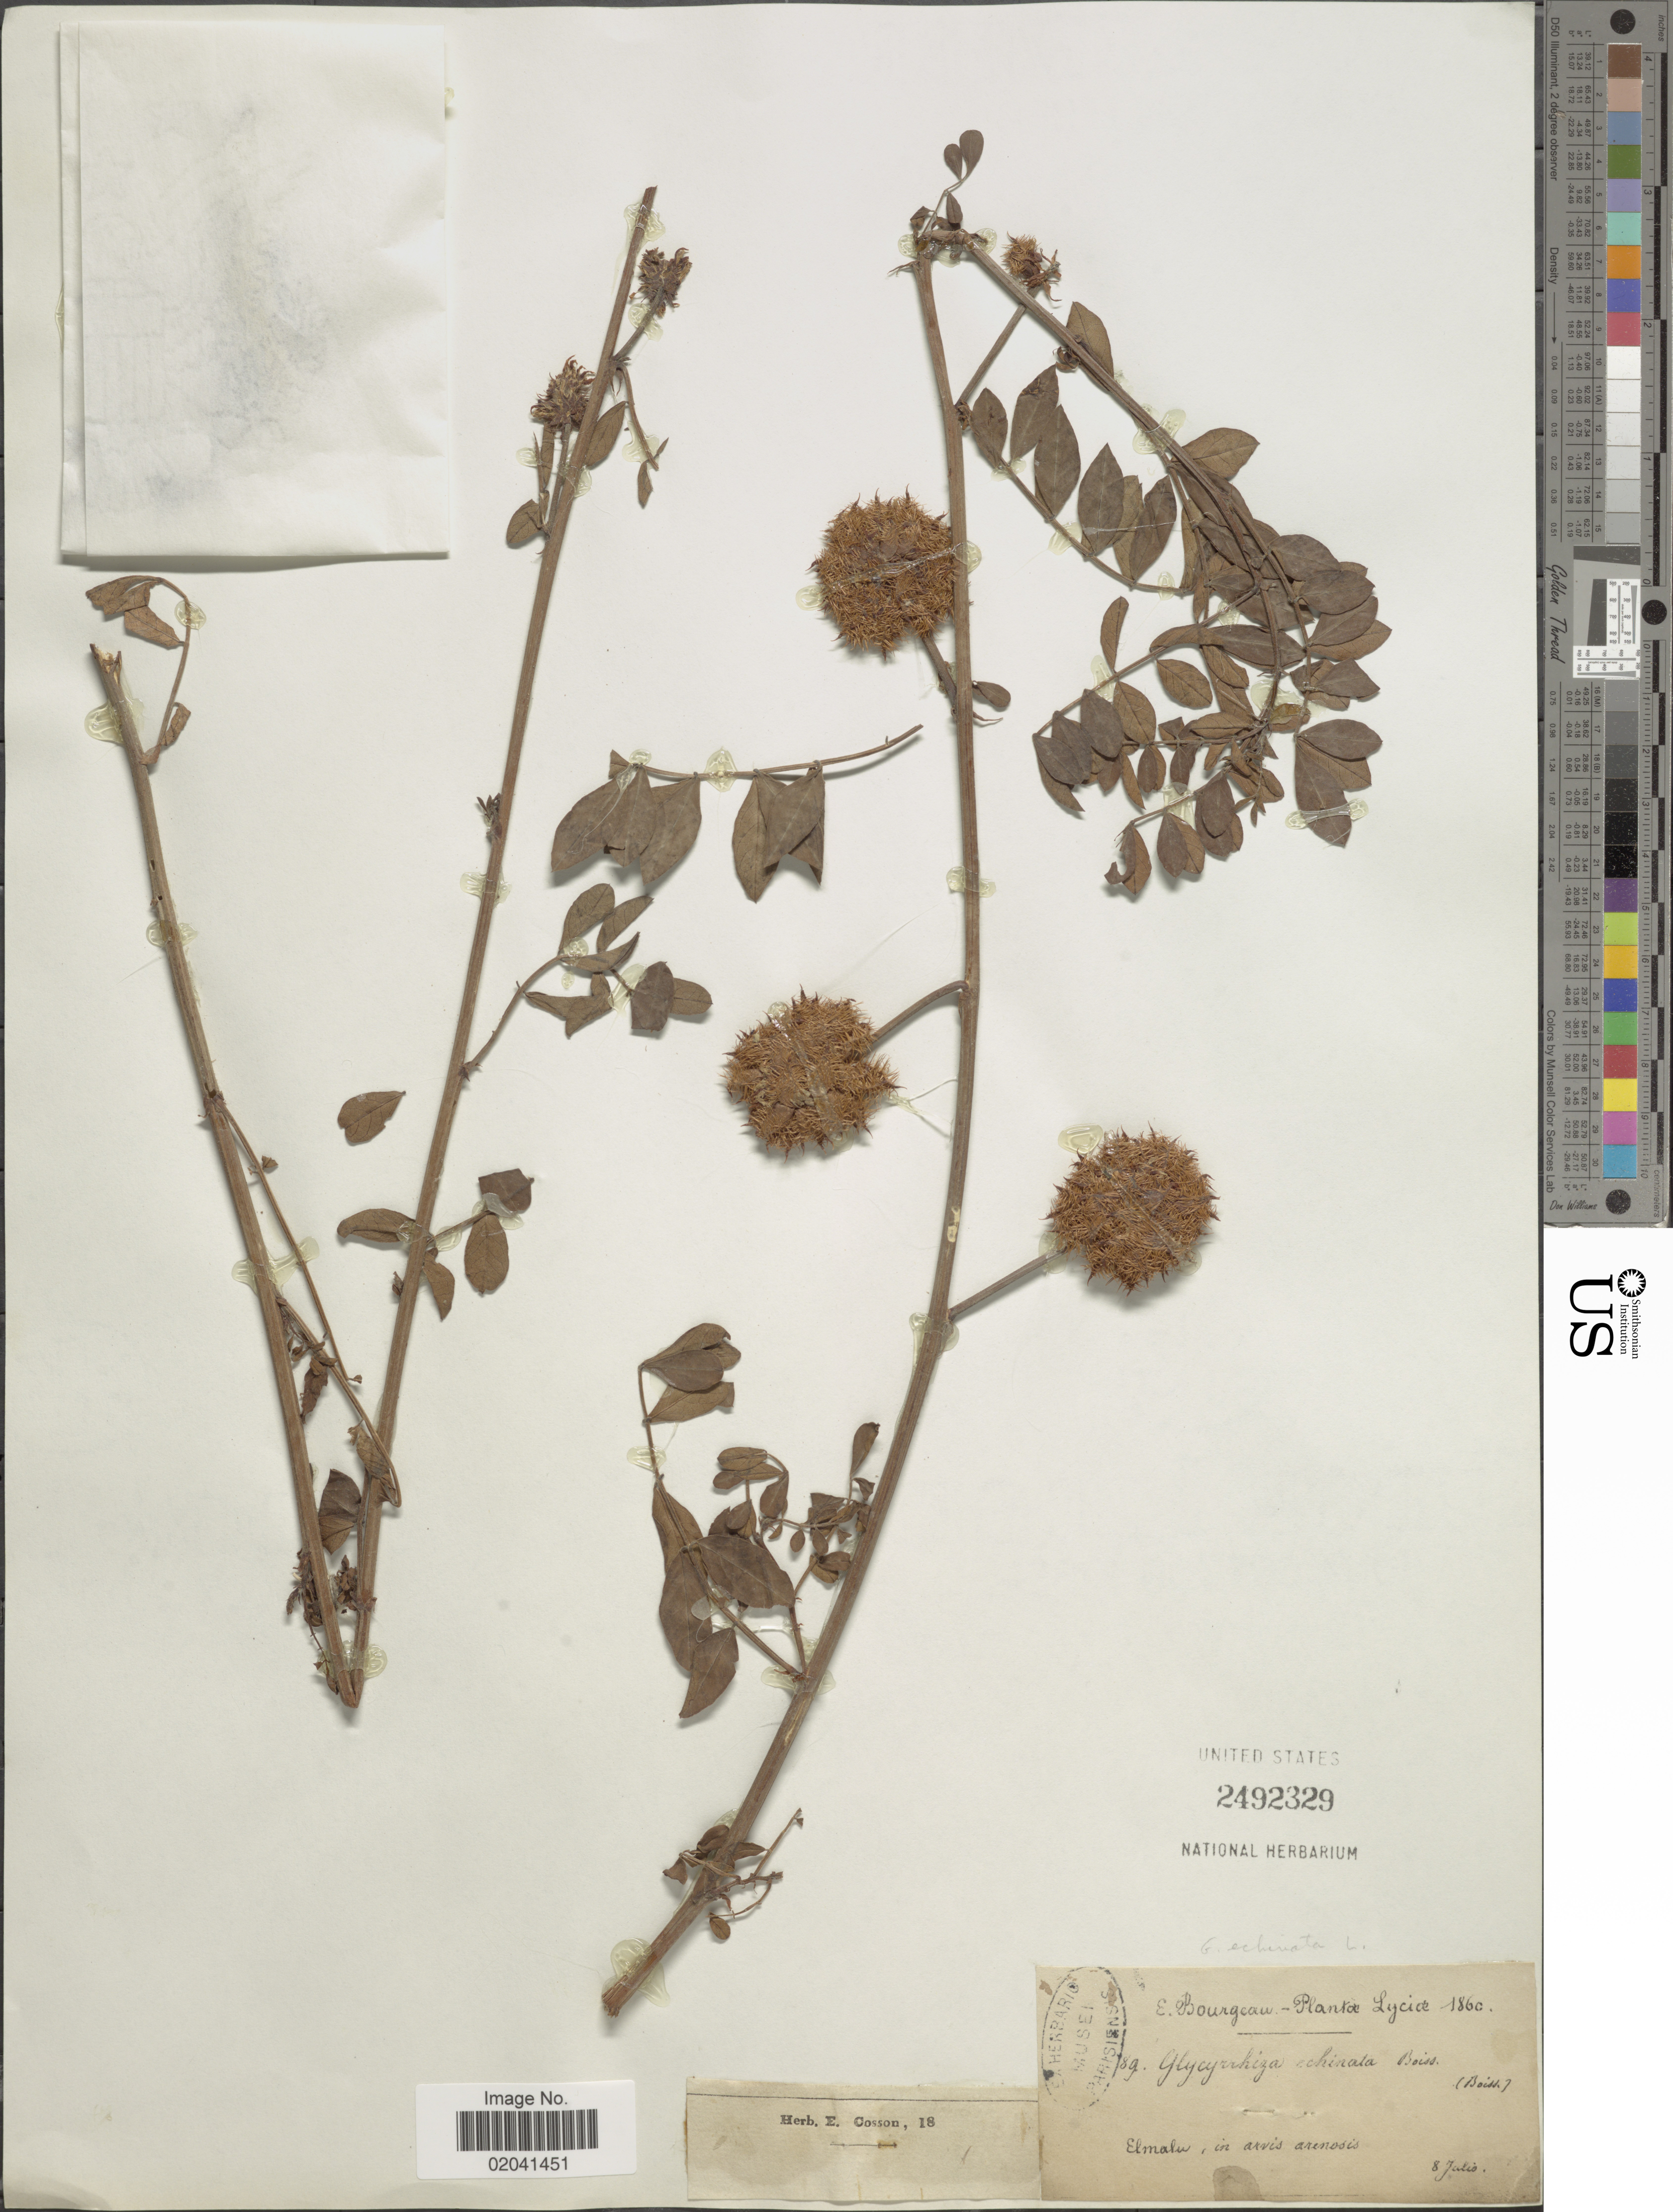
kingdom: Plantae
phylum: Tracheophyta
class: Magnoliopsida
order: Fabales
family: Fabaceae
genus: Glycyrrhiza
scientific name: Glycyrrhiza echinata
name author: L.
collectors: E. Bourgeau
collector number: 89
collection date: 1860-07-08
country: Turkey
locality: Lyciae Elmalu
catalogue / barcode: US 2492329